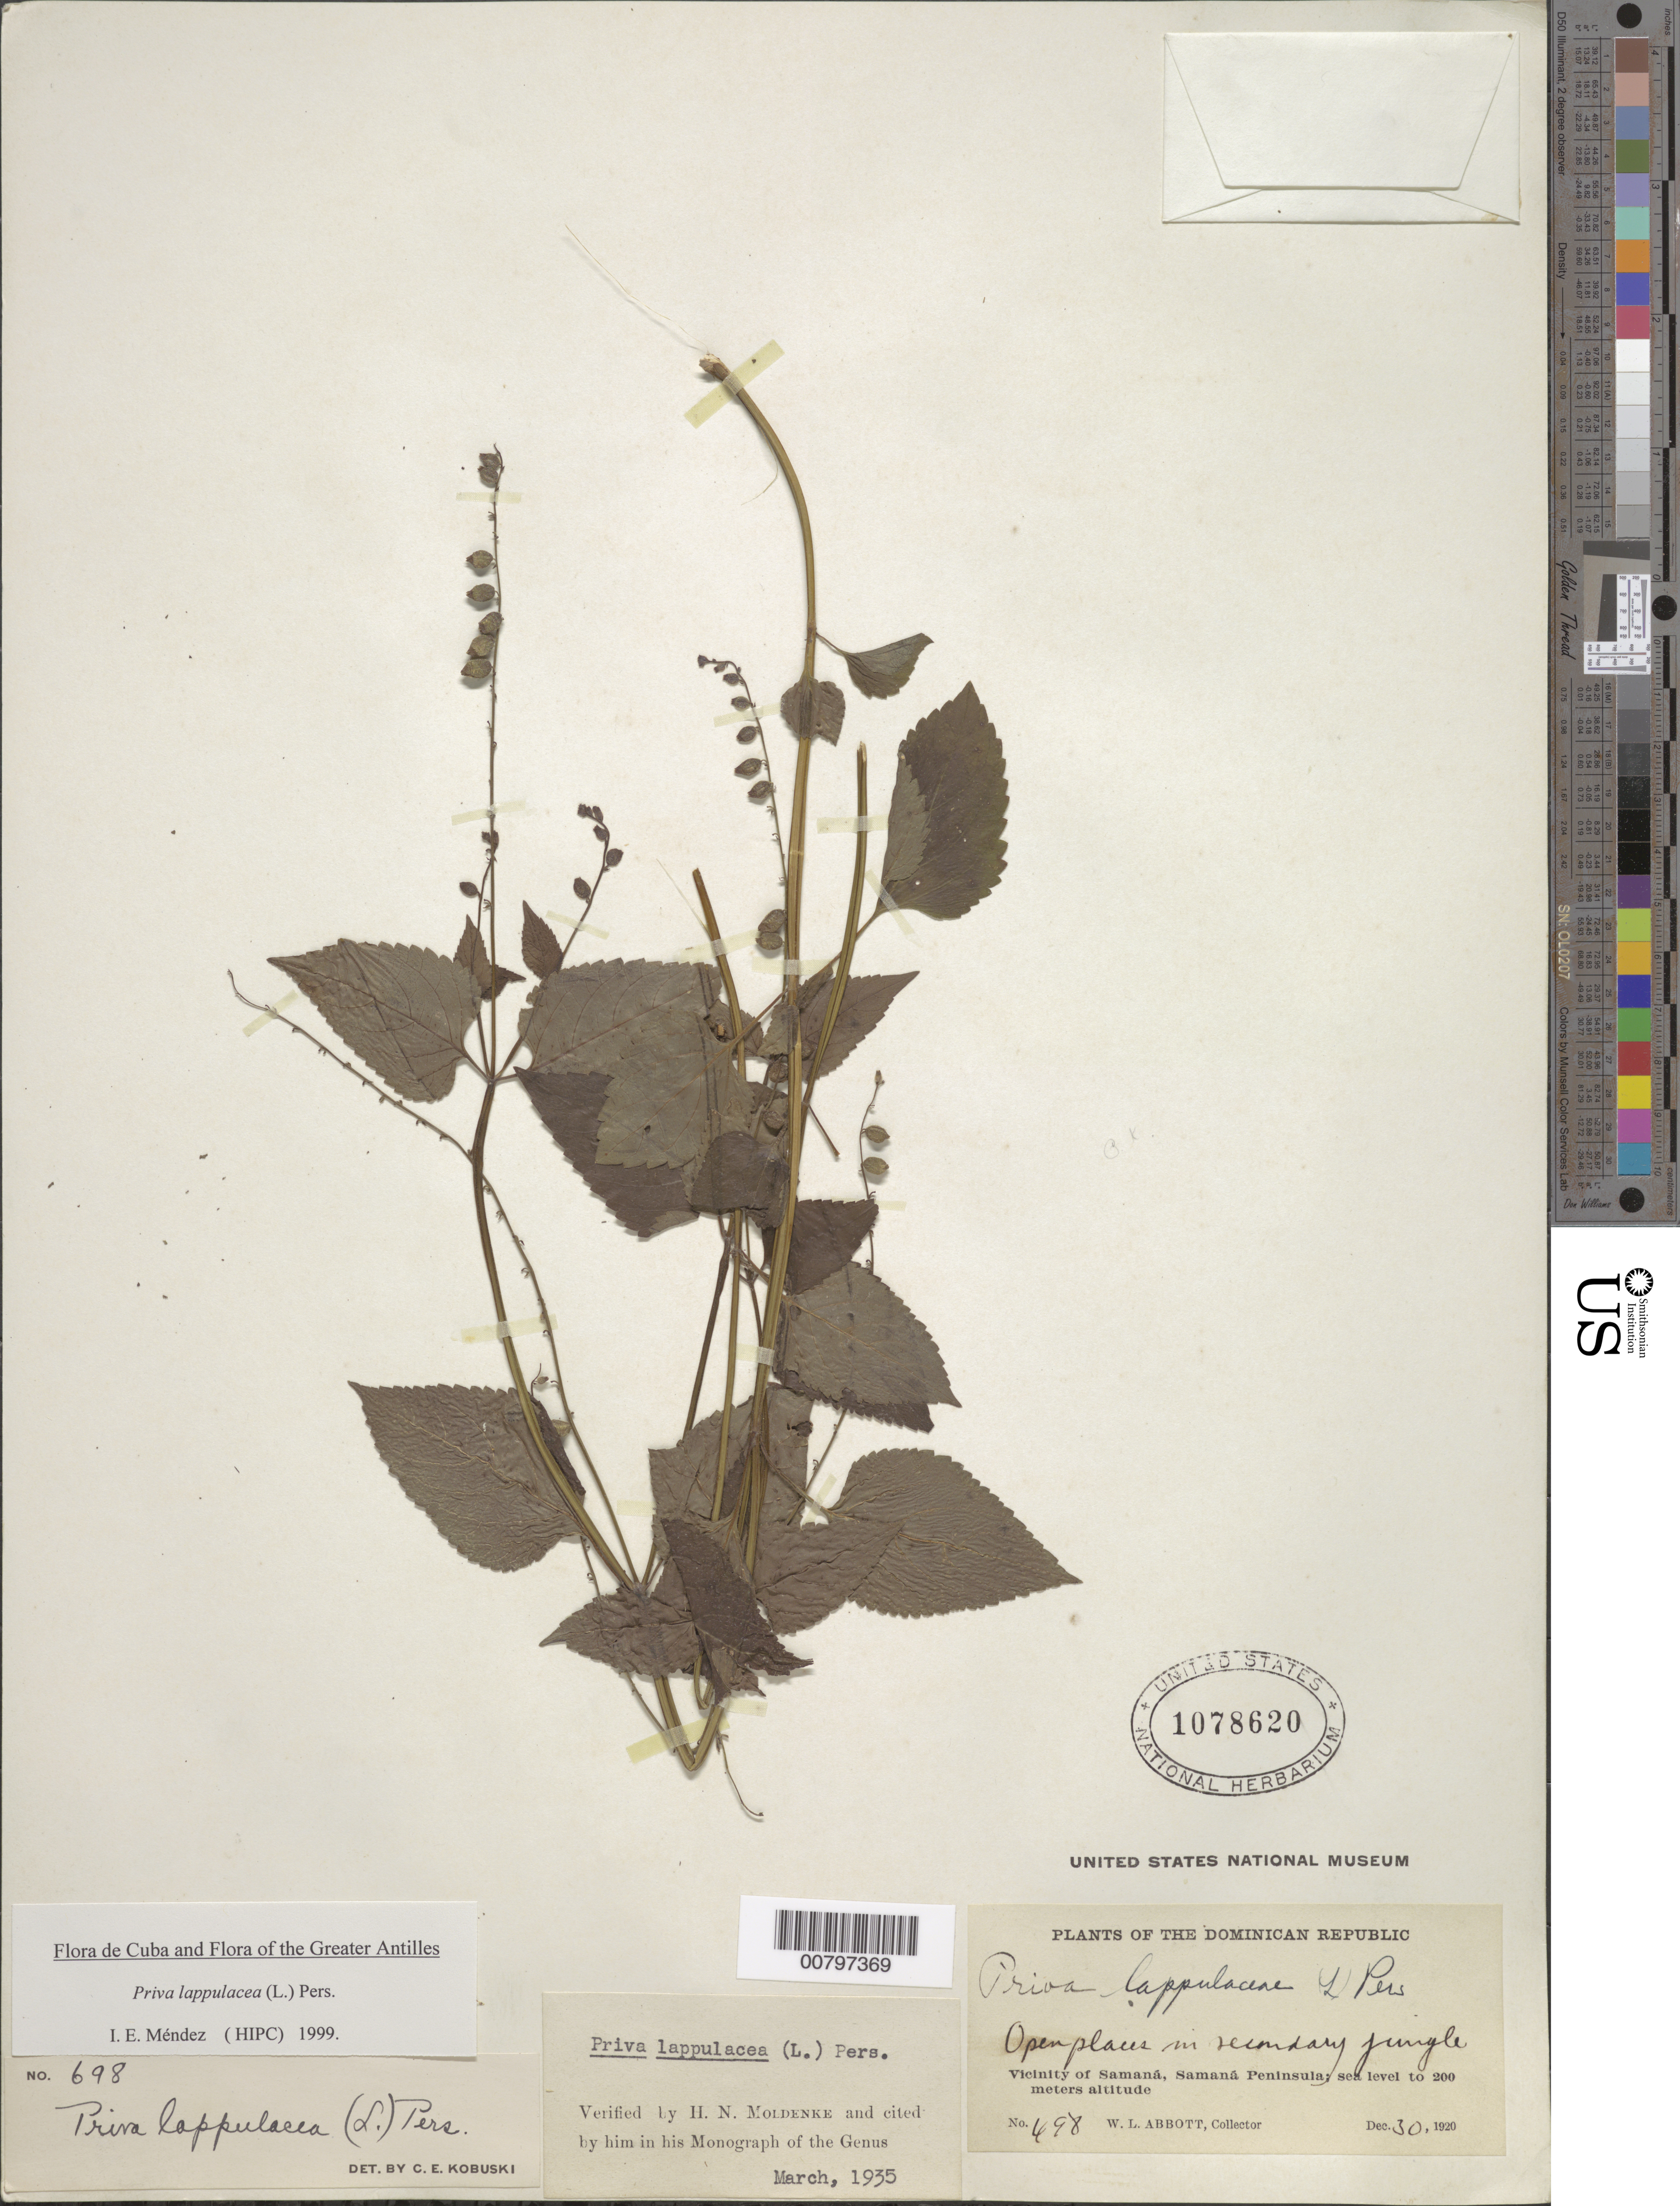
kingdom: Plantae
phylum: Tracheophyta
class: Magnoliopsida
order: Lamiales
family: Verbenaceae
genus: Priva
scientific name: Priva lappulacea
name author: (L.) Pers.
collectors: W. L. Abbott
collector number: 698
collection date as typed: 30 Dec 1920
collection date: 1920-12-30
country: Dominican Republic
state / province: Samana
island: Hispaniola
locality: Samaná Peninsula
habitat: Open places in secondary jungle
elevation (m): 0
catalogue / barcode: US 1078620